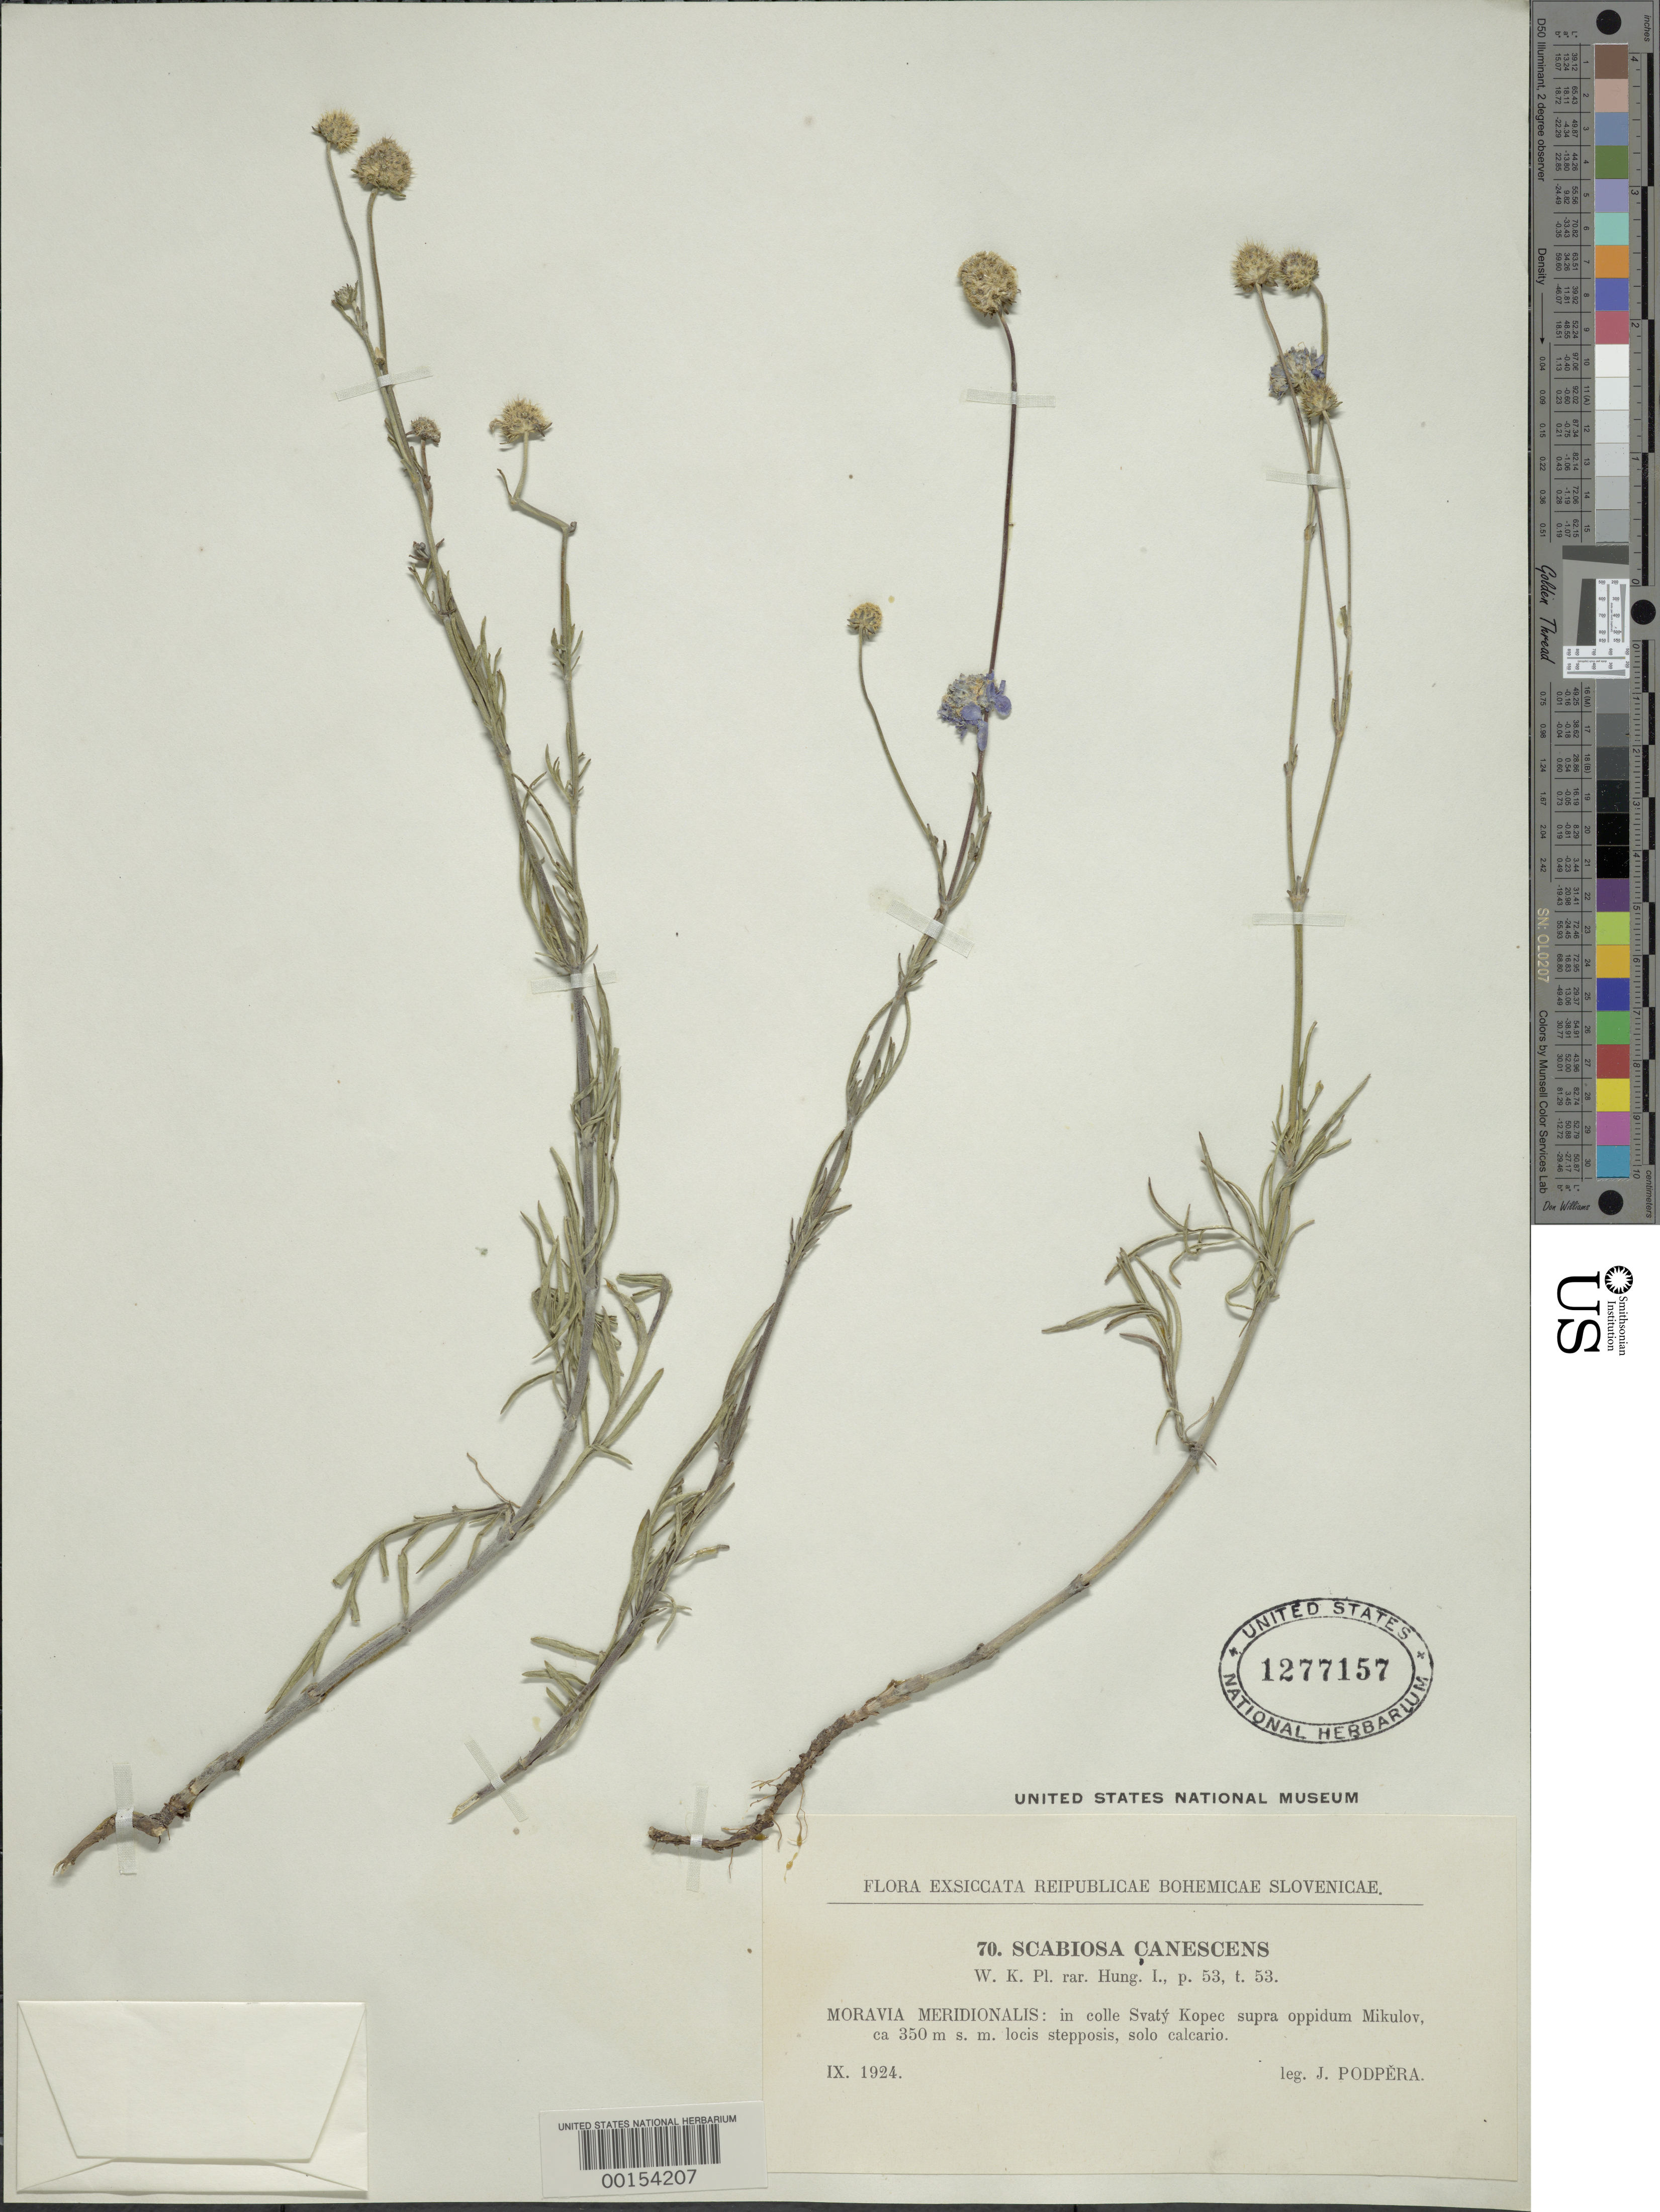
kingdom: Plantae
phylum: Tracheophyta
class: Magnoliopsida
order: Dipsacales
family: Caprifoliaceae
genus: Scabiosa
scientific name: Scabiosa canescens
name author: Waldst. & Kit.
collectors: J. Podpera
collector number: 70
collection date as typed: Sep 1924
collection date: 1924-09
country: Czechia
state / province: South Moravian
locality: Moravia Meridionalis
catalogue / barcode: US 1277157